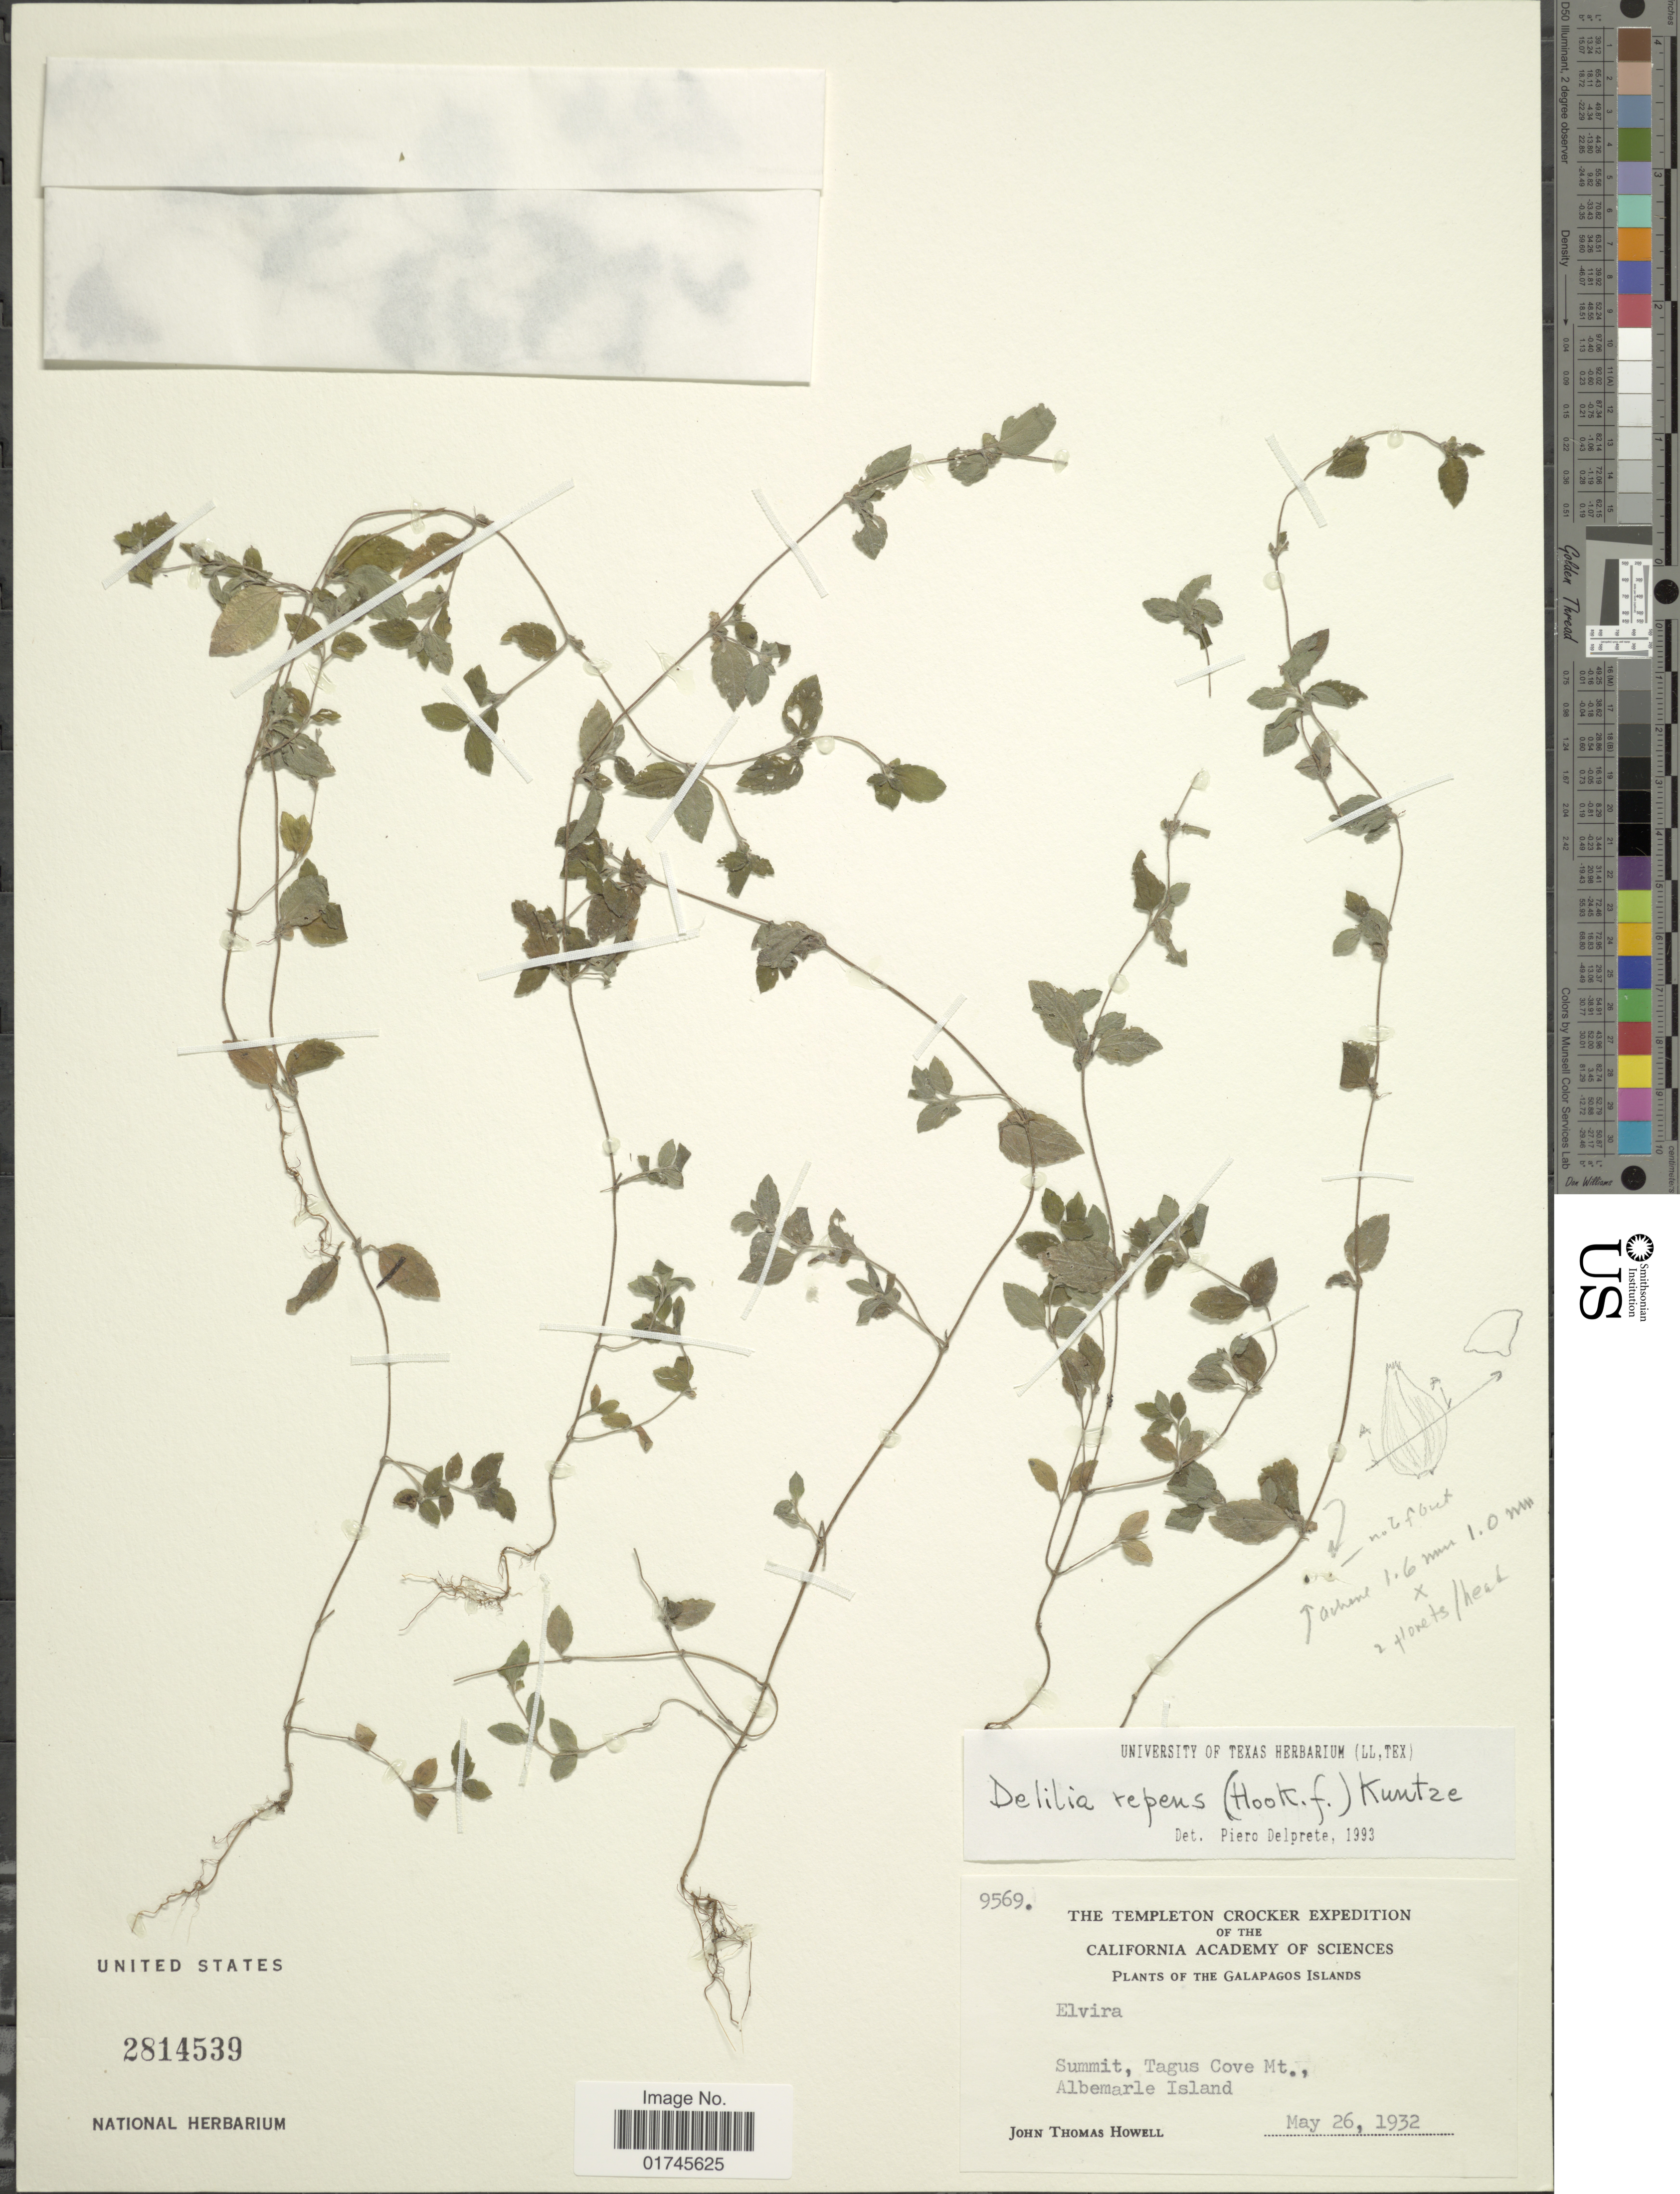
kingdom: Plantae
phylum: Tracheophyta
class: Magnoliopsida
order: Asterales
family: Asteraceae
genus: Delilia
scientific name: Delilia repens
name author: (Hook. f.) Kuntze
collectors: J. T. Howell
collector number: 9569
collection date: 1932-05-26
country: Ecuador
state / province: Colón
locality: The Galapagos Islands, Summit, Tagus Cove Mt., Albemarle Island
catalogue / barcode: US 2814539